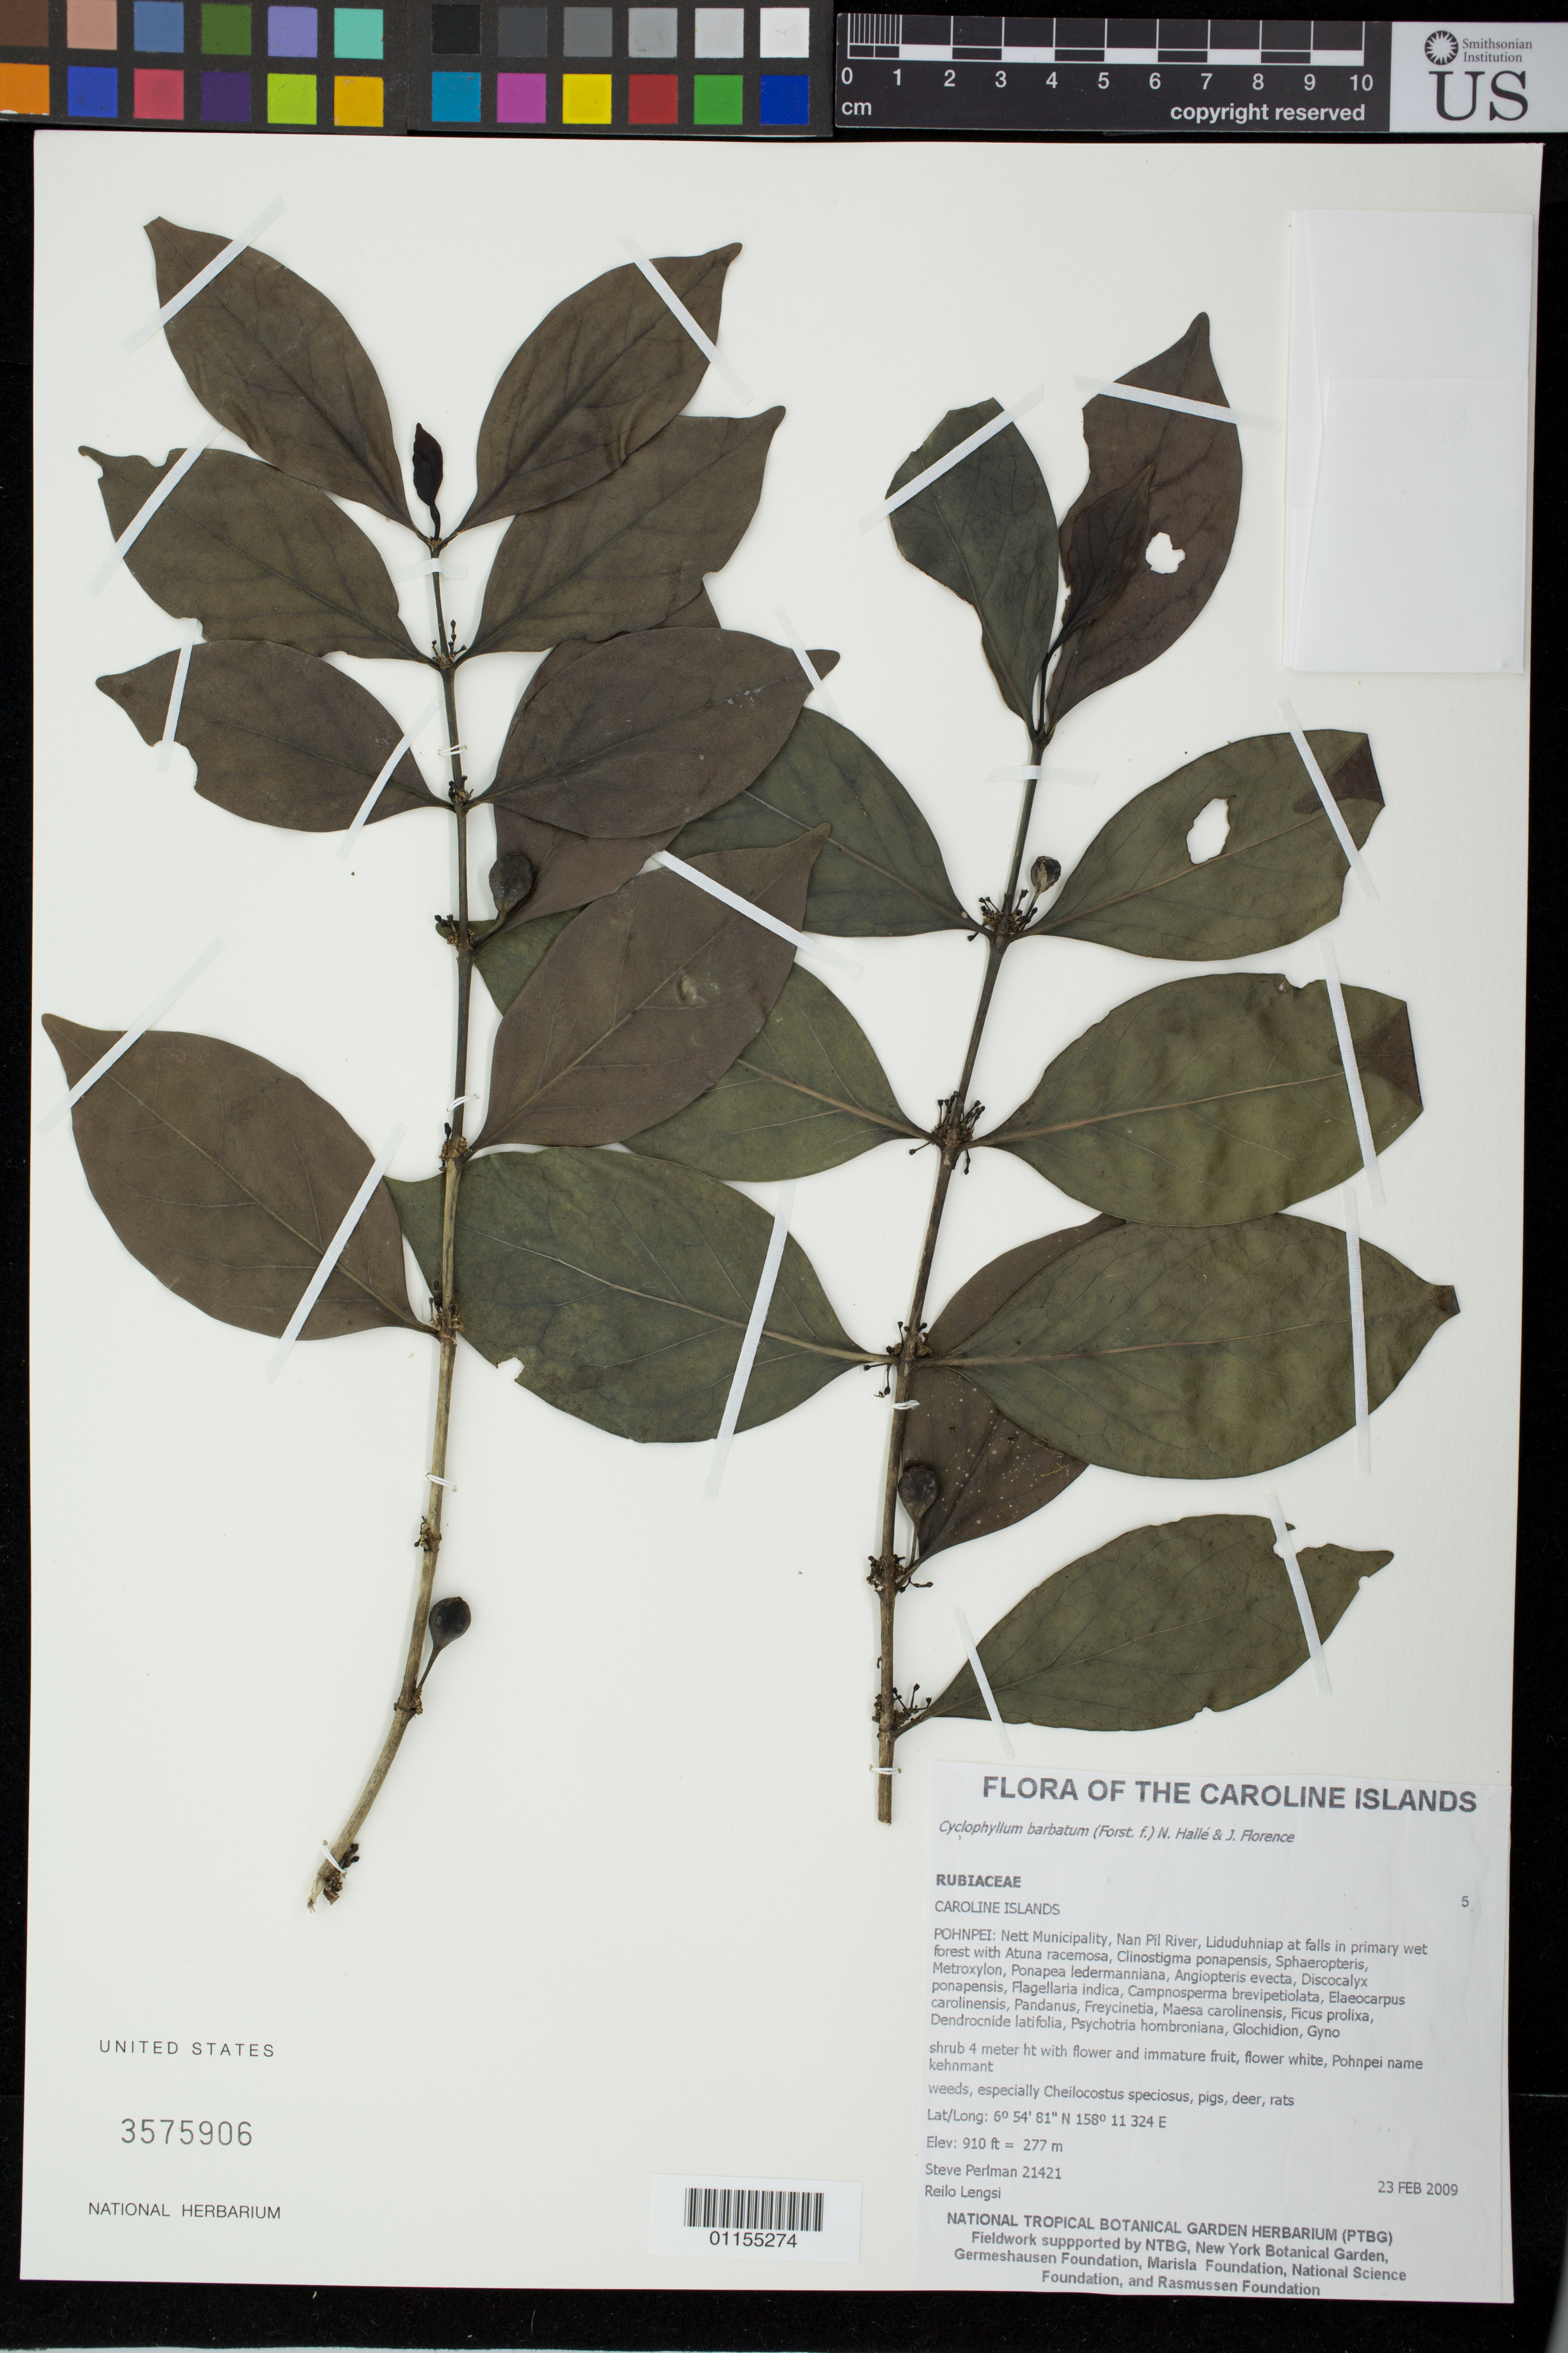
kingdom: Plantae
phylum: Tracheophyta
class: Magnoliopsida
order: Gentianales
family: Rubiaceae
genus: Cyclophyllum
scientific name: Cyclophyllum barbatum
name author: (G. Forst.) N. Hallé & J. Florence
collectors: S. P. Perlman & R. Lengsi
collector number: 21421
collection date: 2009-02-23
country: Micronesia, Federated States of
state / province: Pohnpei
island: Pohnpei [Ponape]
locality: Net municipality, Nan Pil river, Liduduhniap at fall.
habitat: primary wet forest.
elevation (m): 277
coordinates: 6 54 81 N, 158 11 324 E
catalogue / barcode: US 3575906